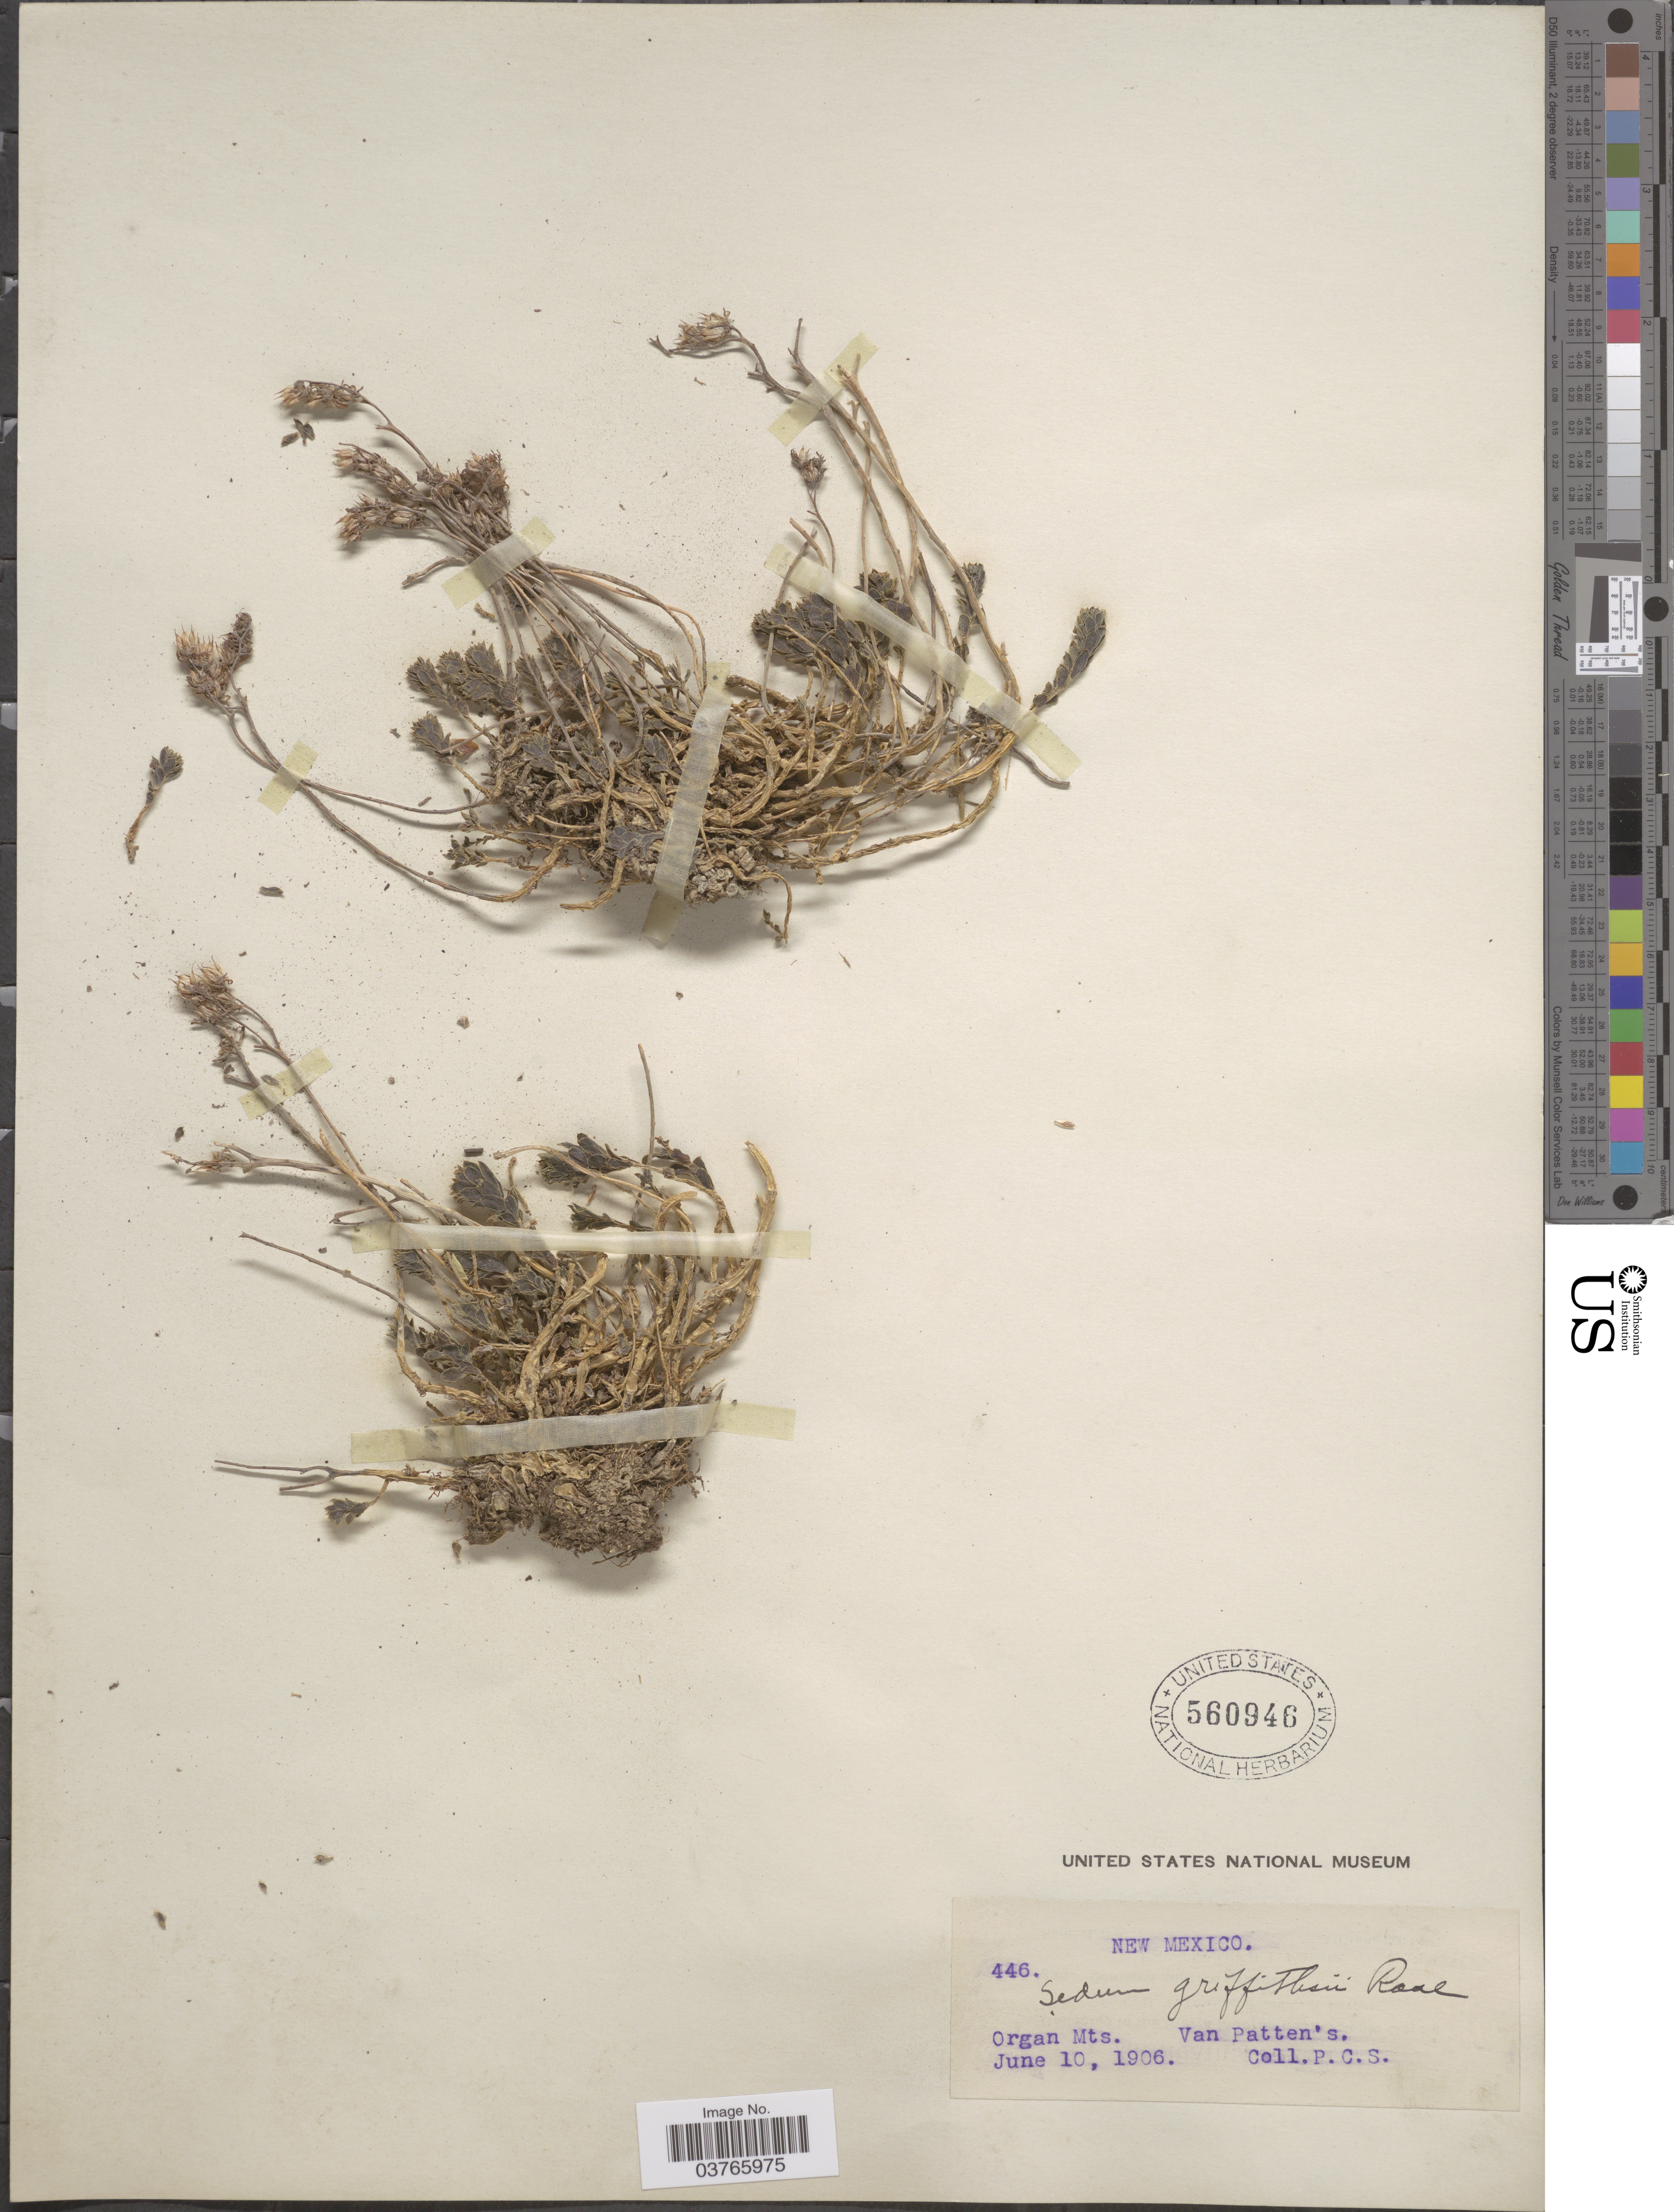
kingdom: Plantae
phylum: Tracheophyta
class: Magnoliopsida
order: Saxifragales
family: Crassulaceae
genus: Sedum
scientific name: Sedum griffithsii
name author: Rose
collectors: P. C. S.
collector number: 446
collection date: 1906-06-10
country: United States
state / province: New Mexico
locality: Organ Mts. Van Patten's.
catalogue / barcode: US 560946